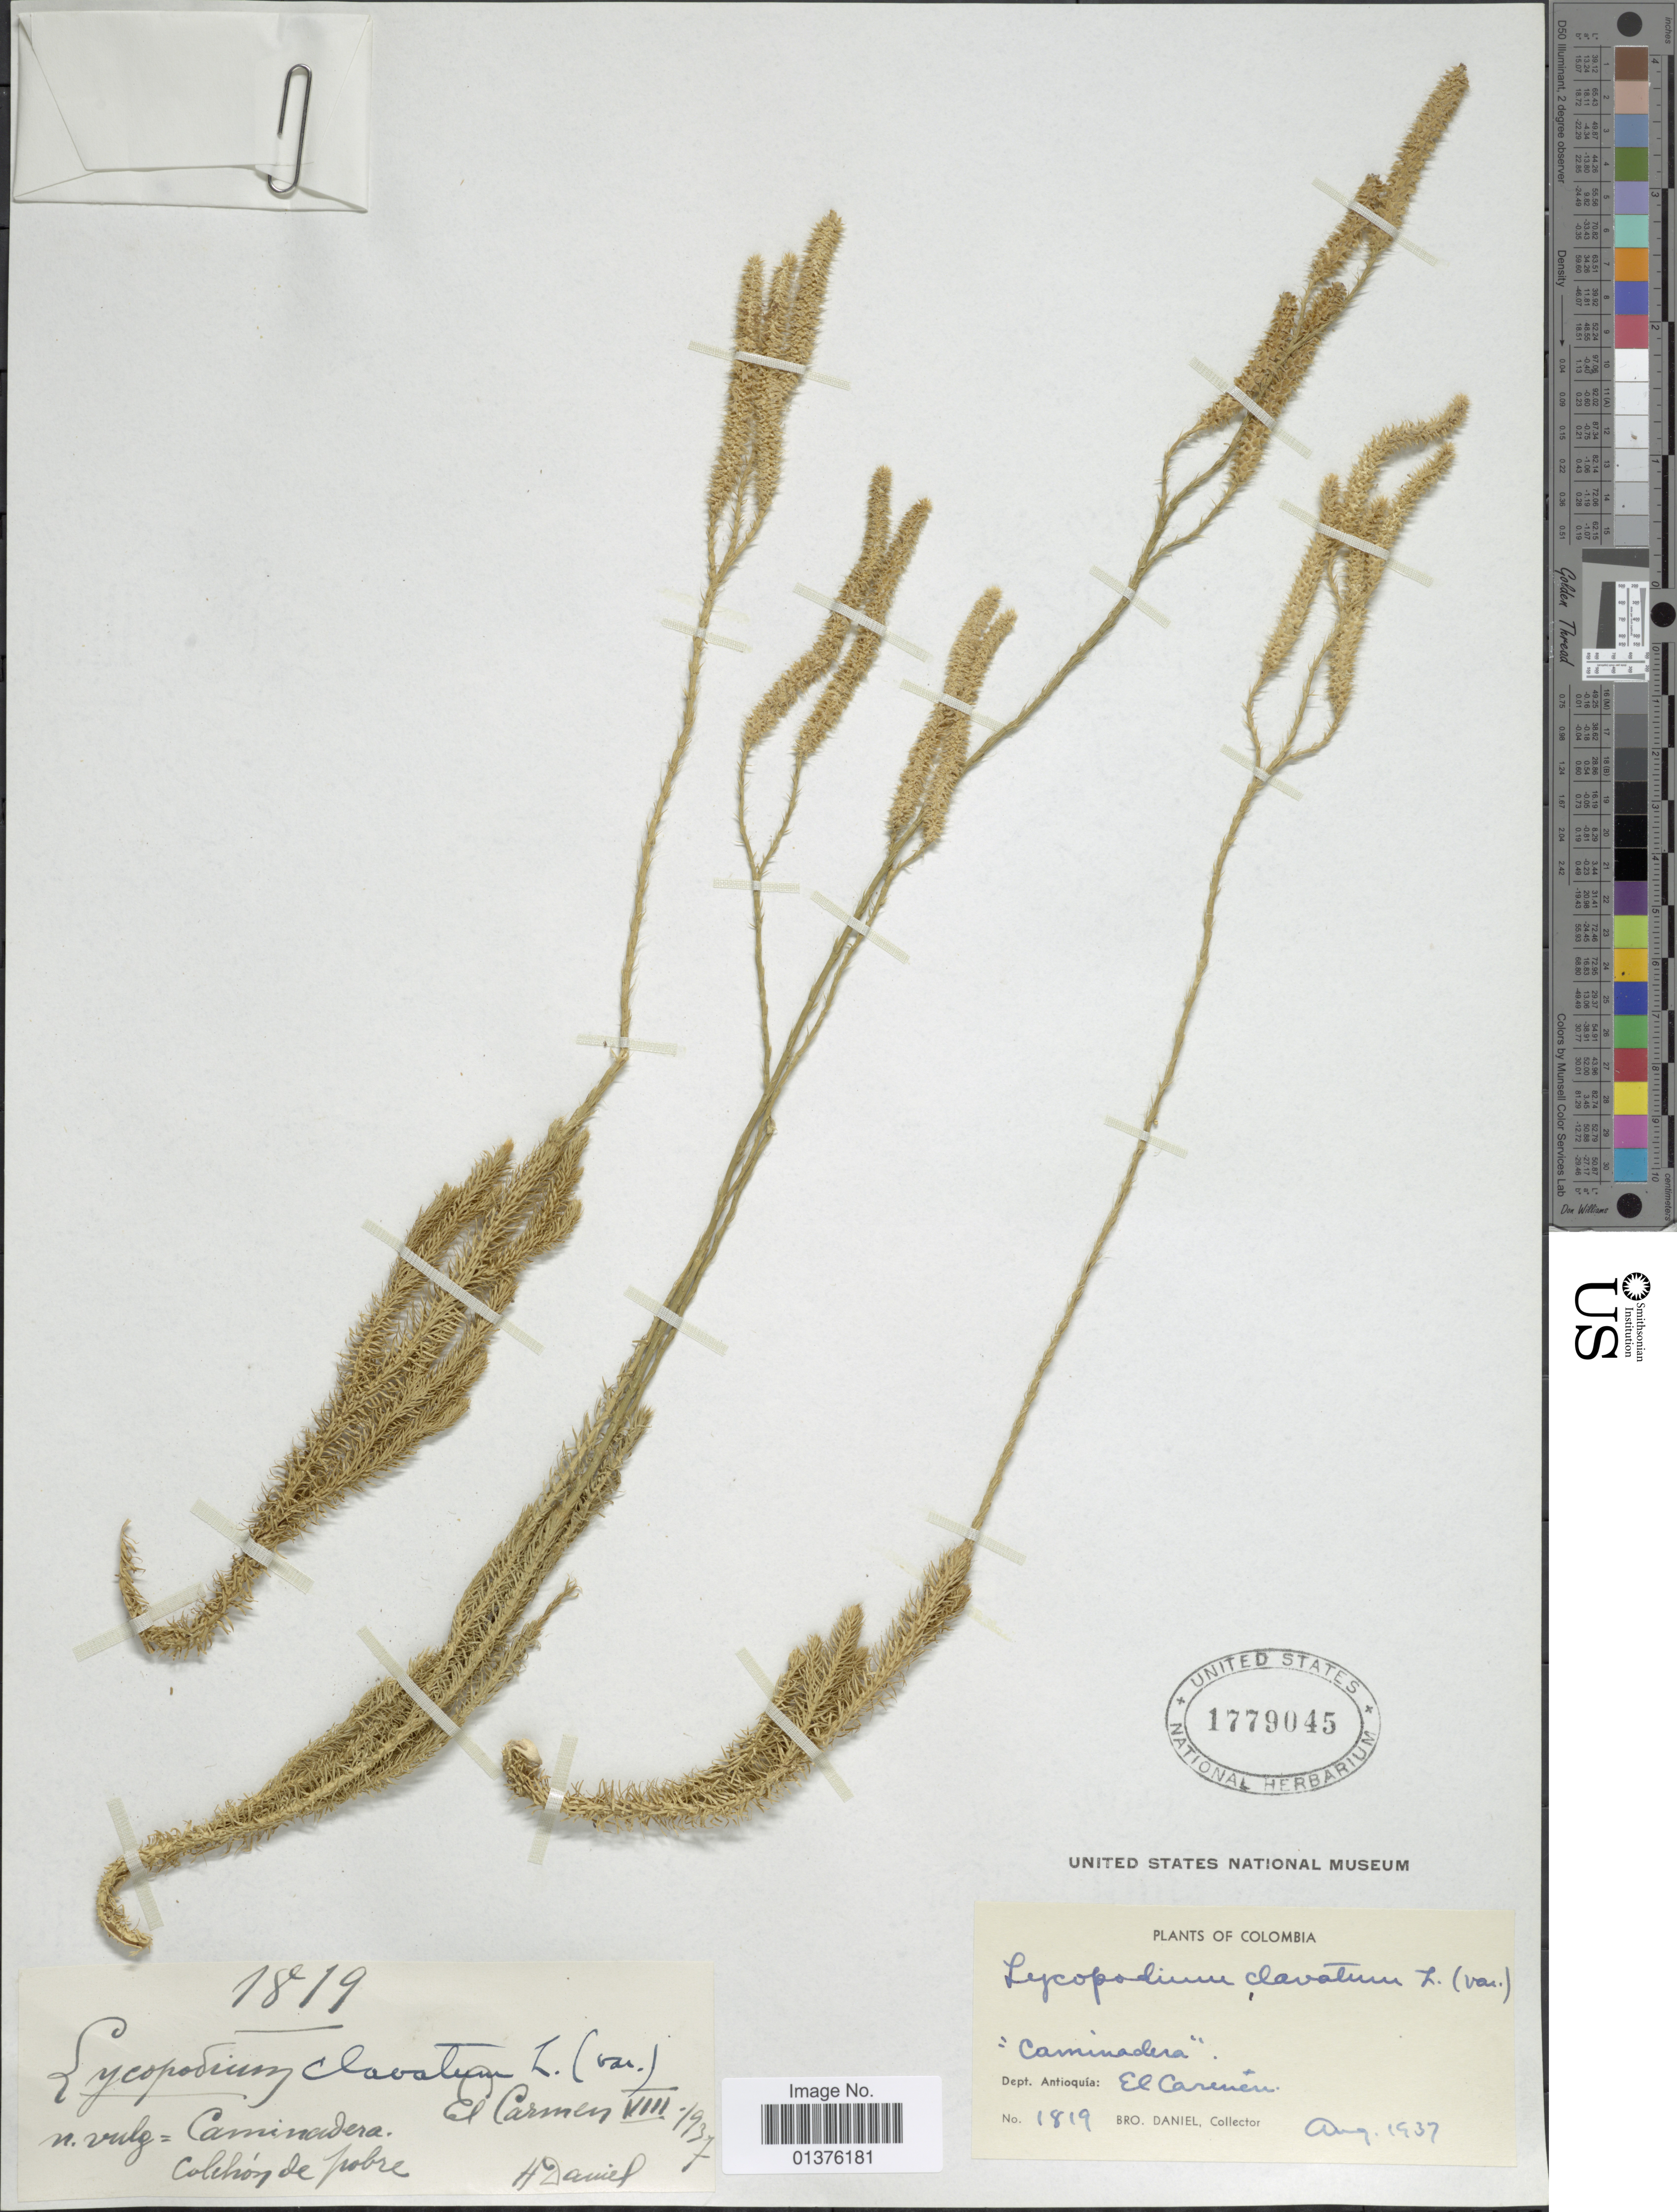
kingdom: Plantae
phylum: Tracheophyta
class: Lycopodiopsida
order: Lycopodiales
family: Lycopodiaceae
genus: Lycopodium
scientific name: Lycopodium clavatum subsp. clavatum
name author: L.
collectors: Bro. Daniel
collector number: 1819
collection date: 1937-08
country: Colombia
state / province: Antioquia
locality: El Carmen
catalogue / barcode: US 1779045